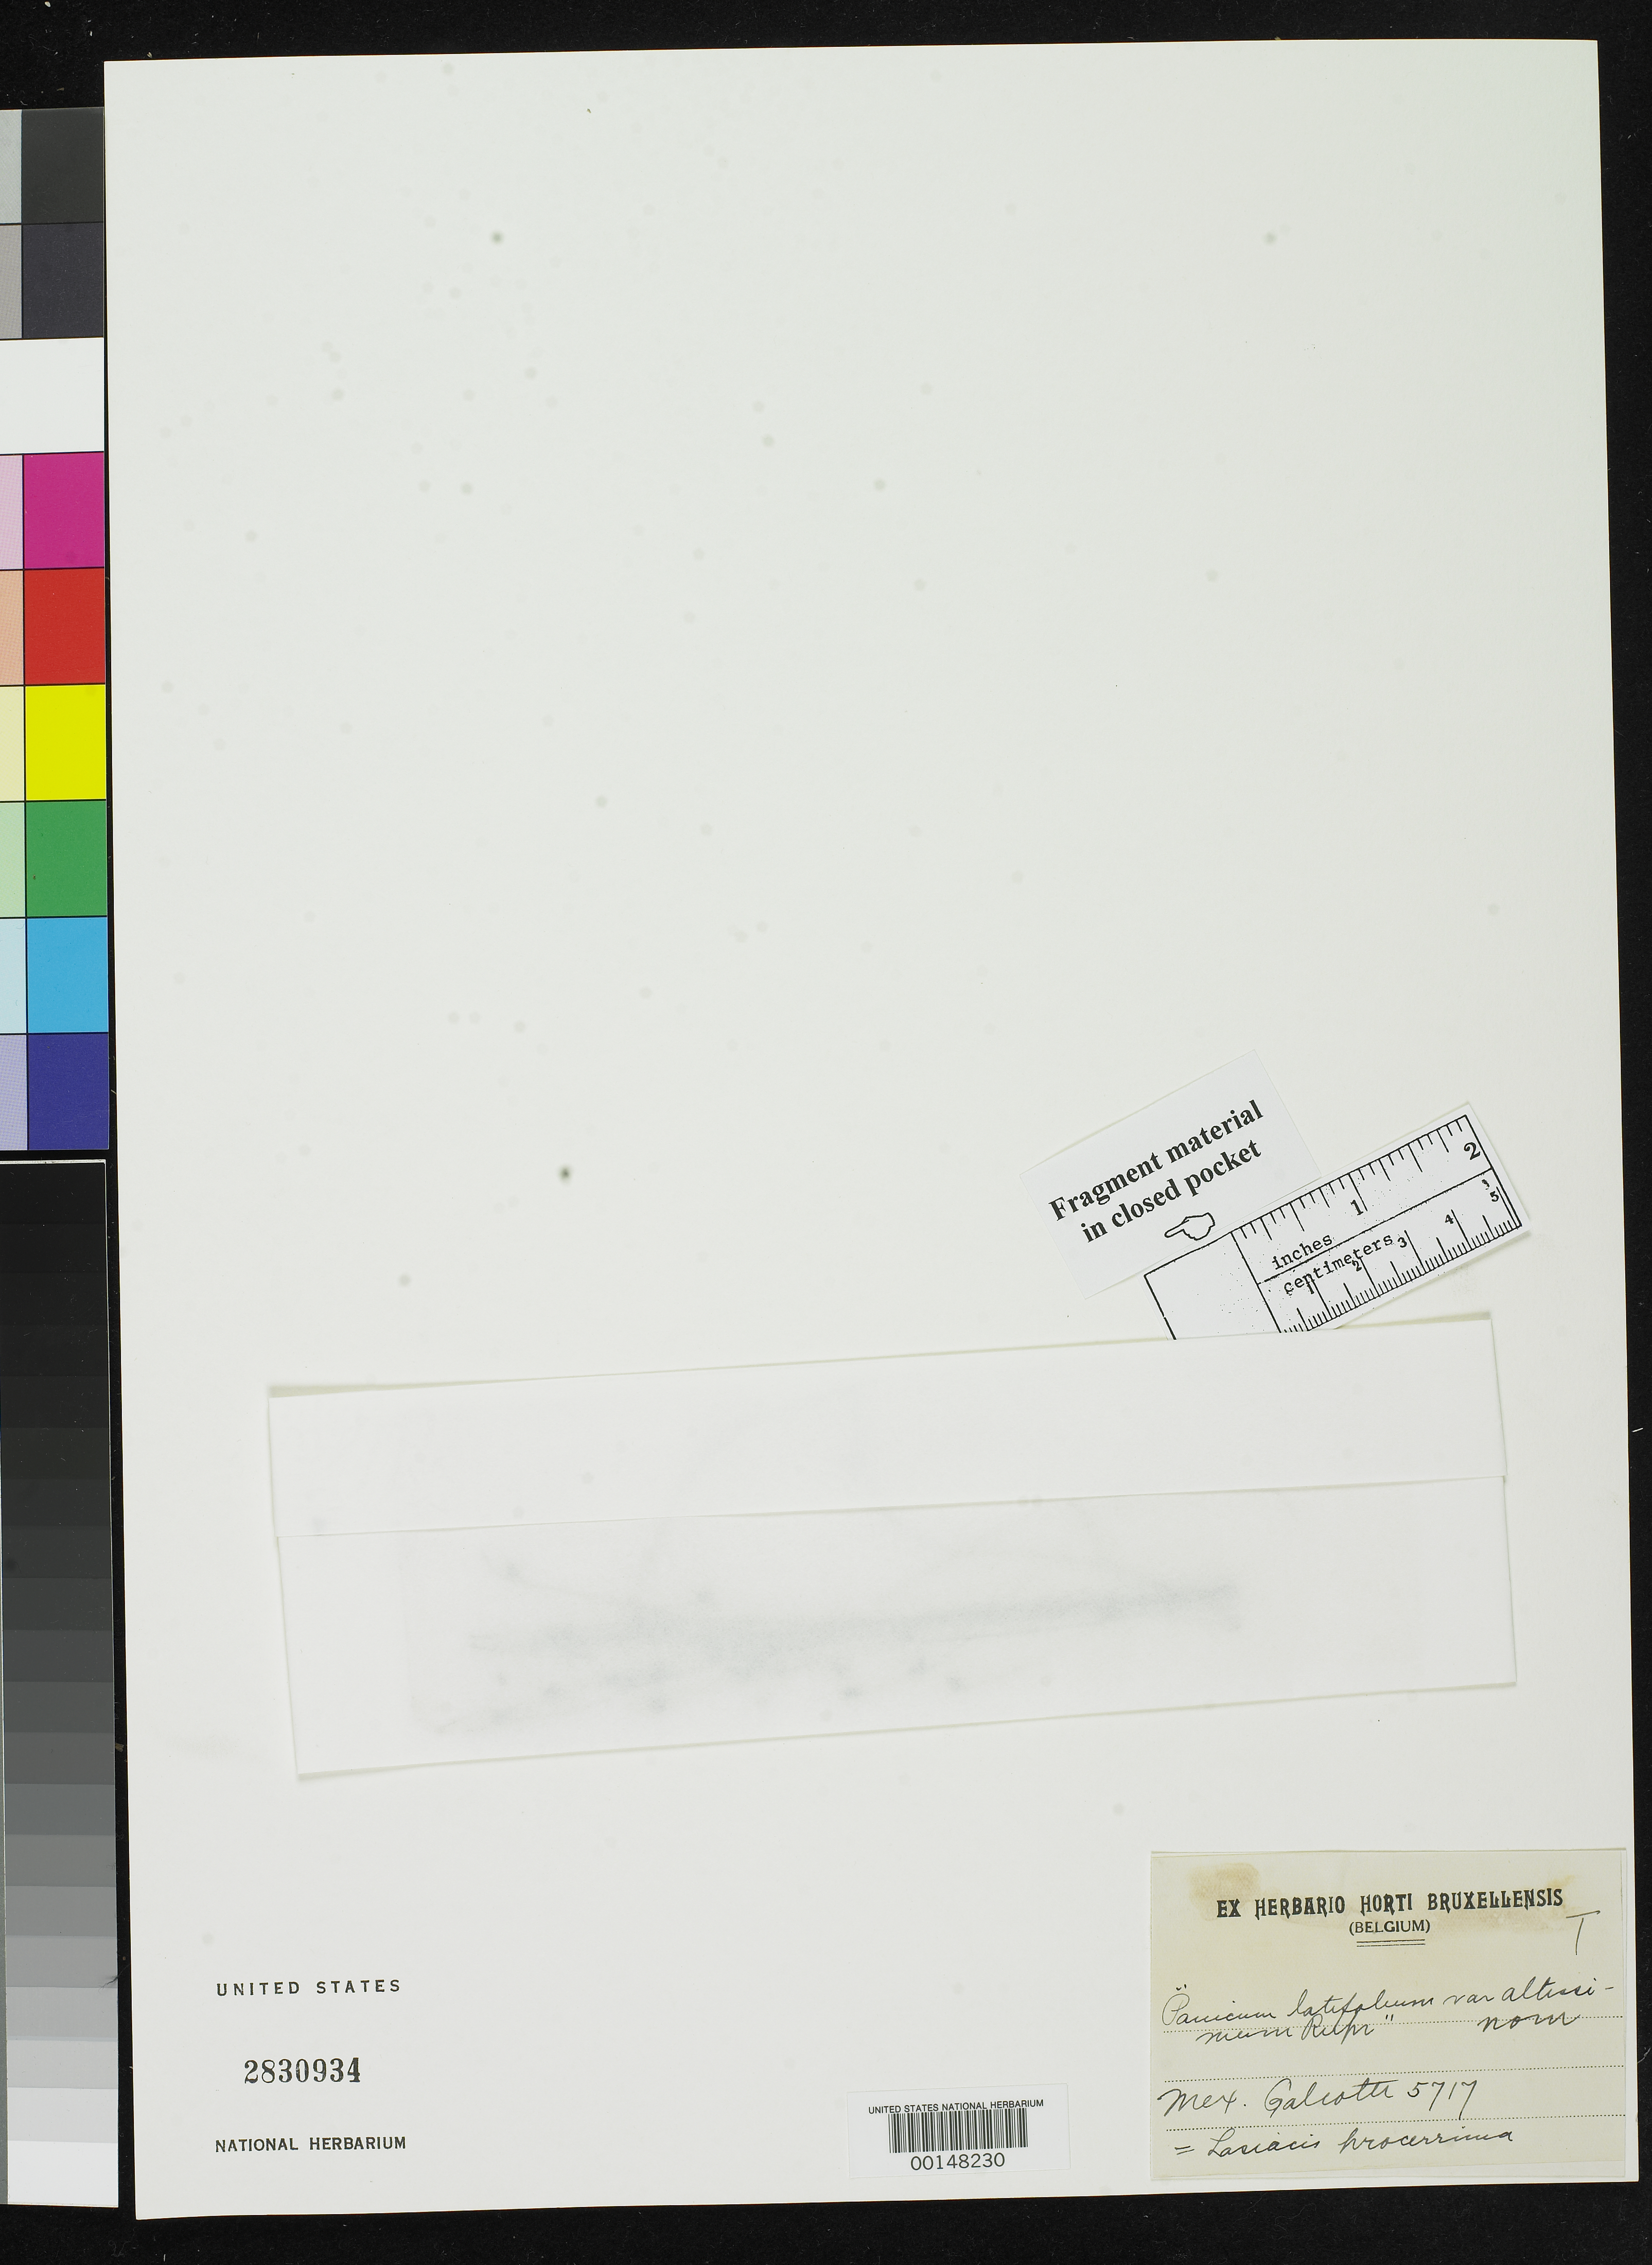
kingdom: Plantae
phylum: Tracheophyta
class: Liliopsida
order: Poales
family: Poaceae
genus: Panicum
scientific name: Panicum latifolium var. altissimum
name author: Rupr.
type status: Type Fragment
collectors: H. G. Galeotti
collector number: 5717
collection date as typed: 1840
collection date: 1840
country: Mexico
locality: E of Monserrat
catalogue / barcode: US 2830934